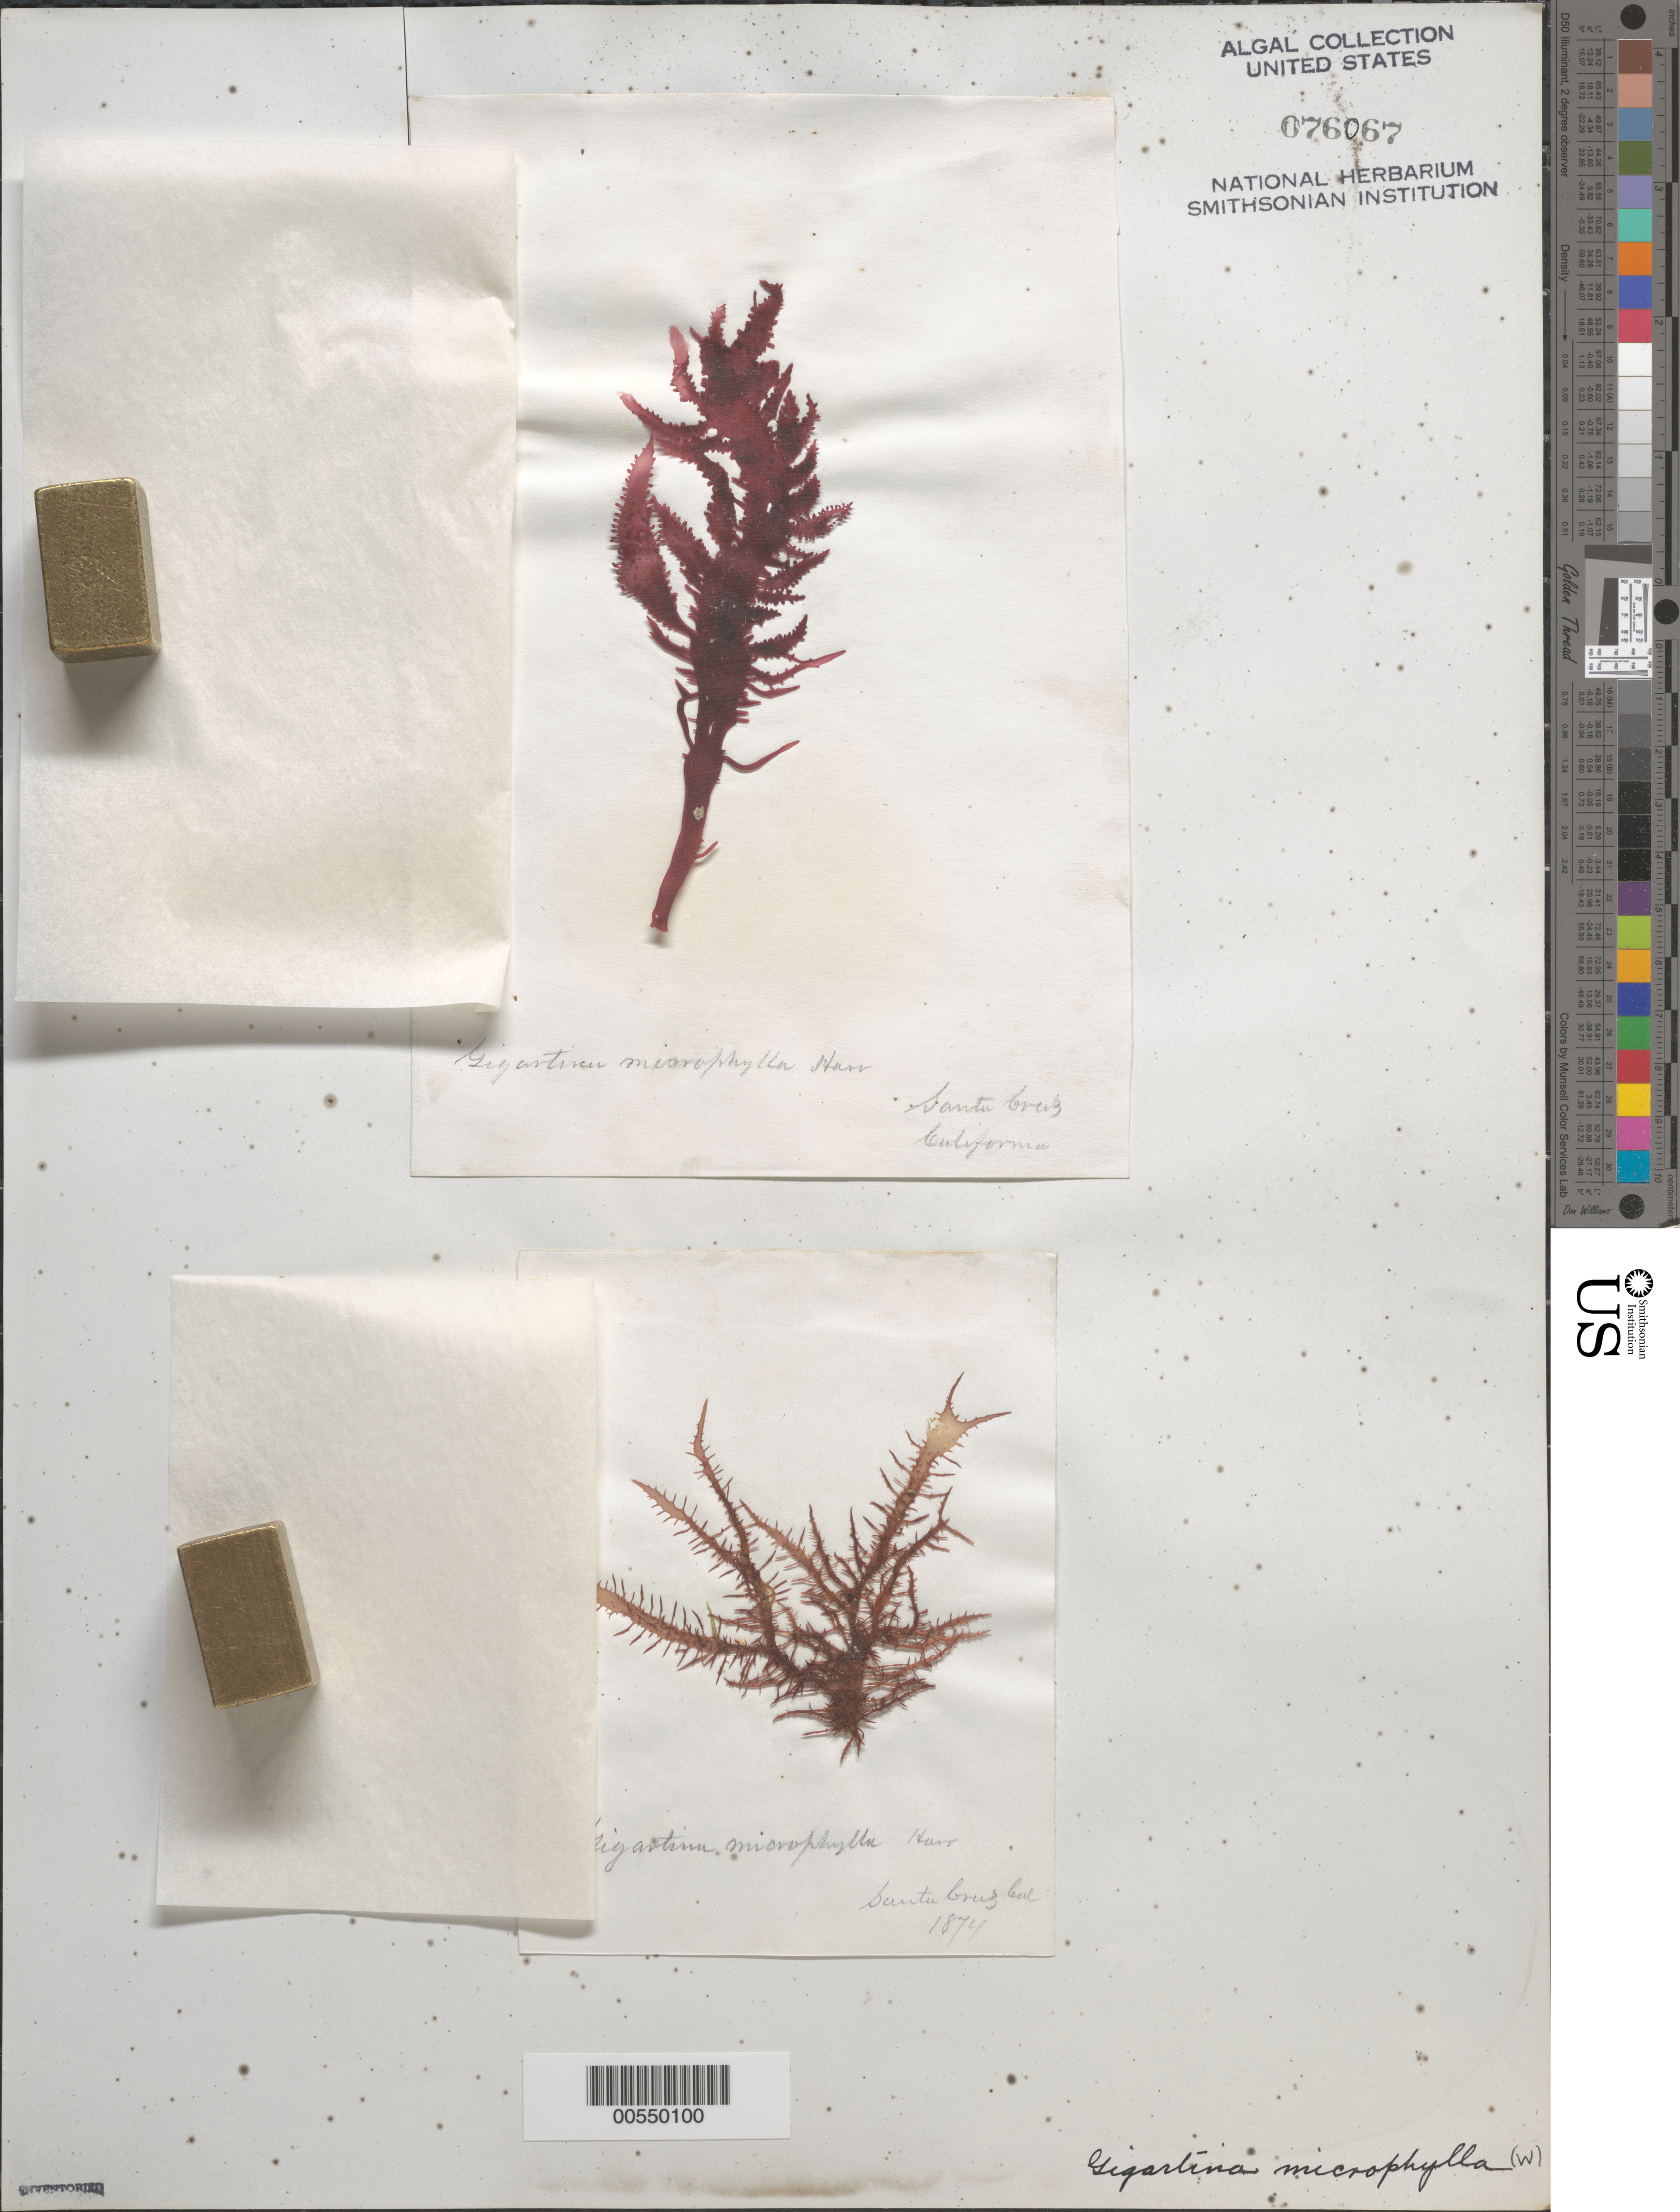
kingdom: Plantae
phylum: Rhodophyta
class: Florideophyceae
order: Gigartinales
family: Gigartinaceae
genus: Gigartina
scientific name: Gigartina microphylla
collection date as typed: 1874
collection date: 1874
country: United States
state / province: California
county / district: Santa Cruz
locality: Santa Cruz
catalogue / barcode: US 76067